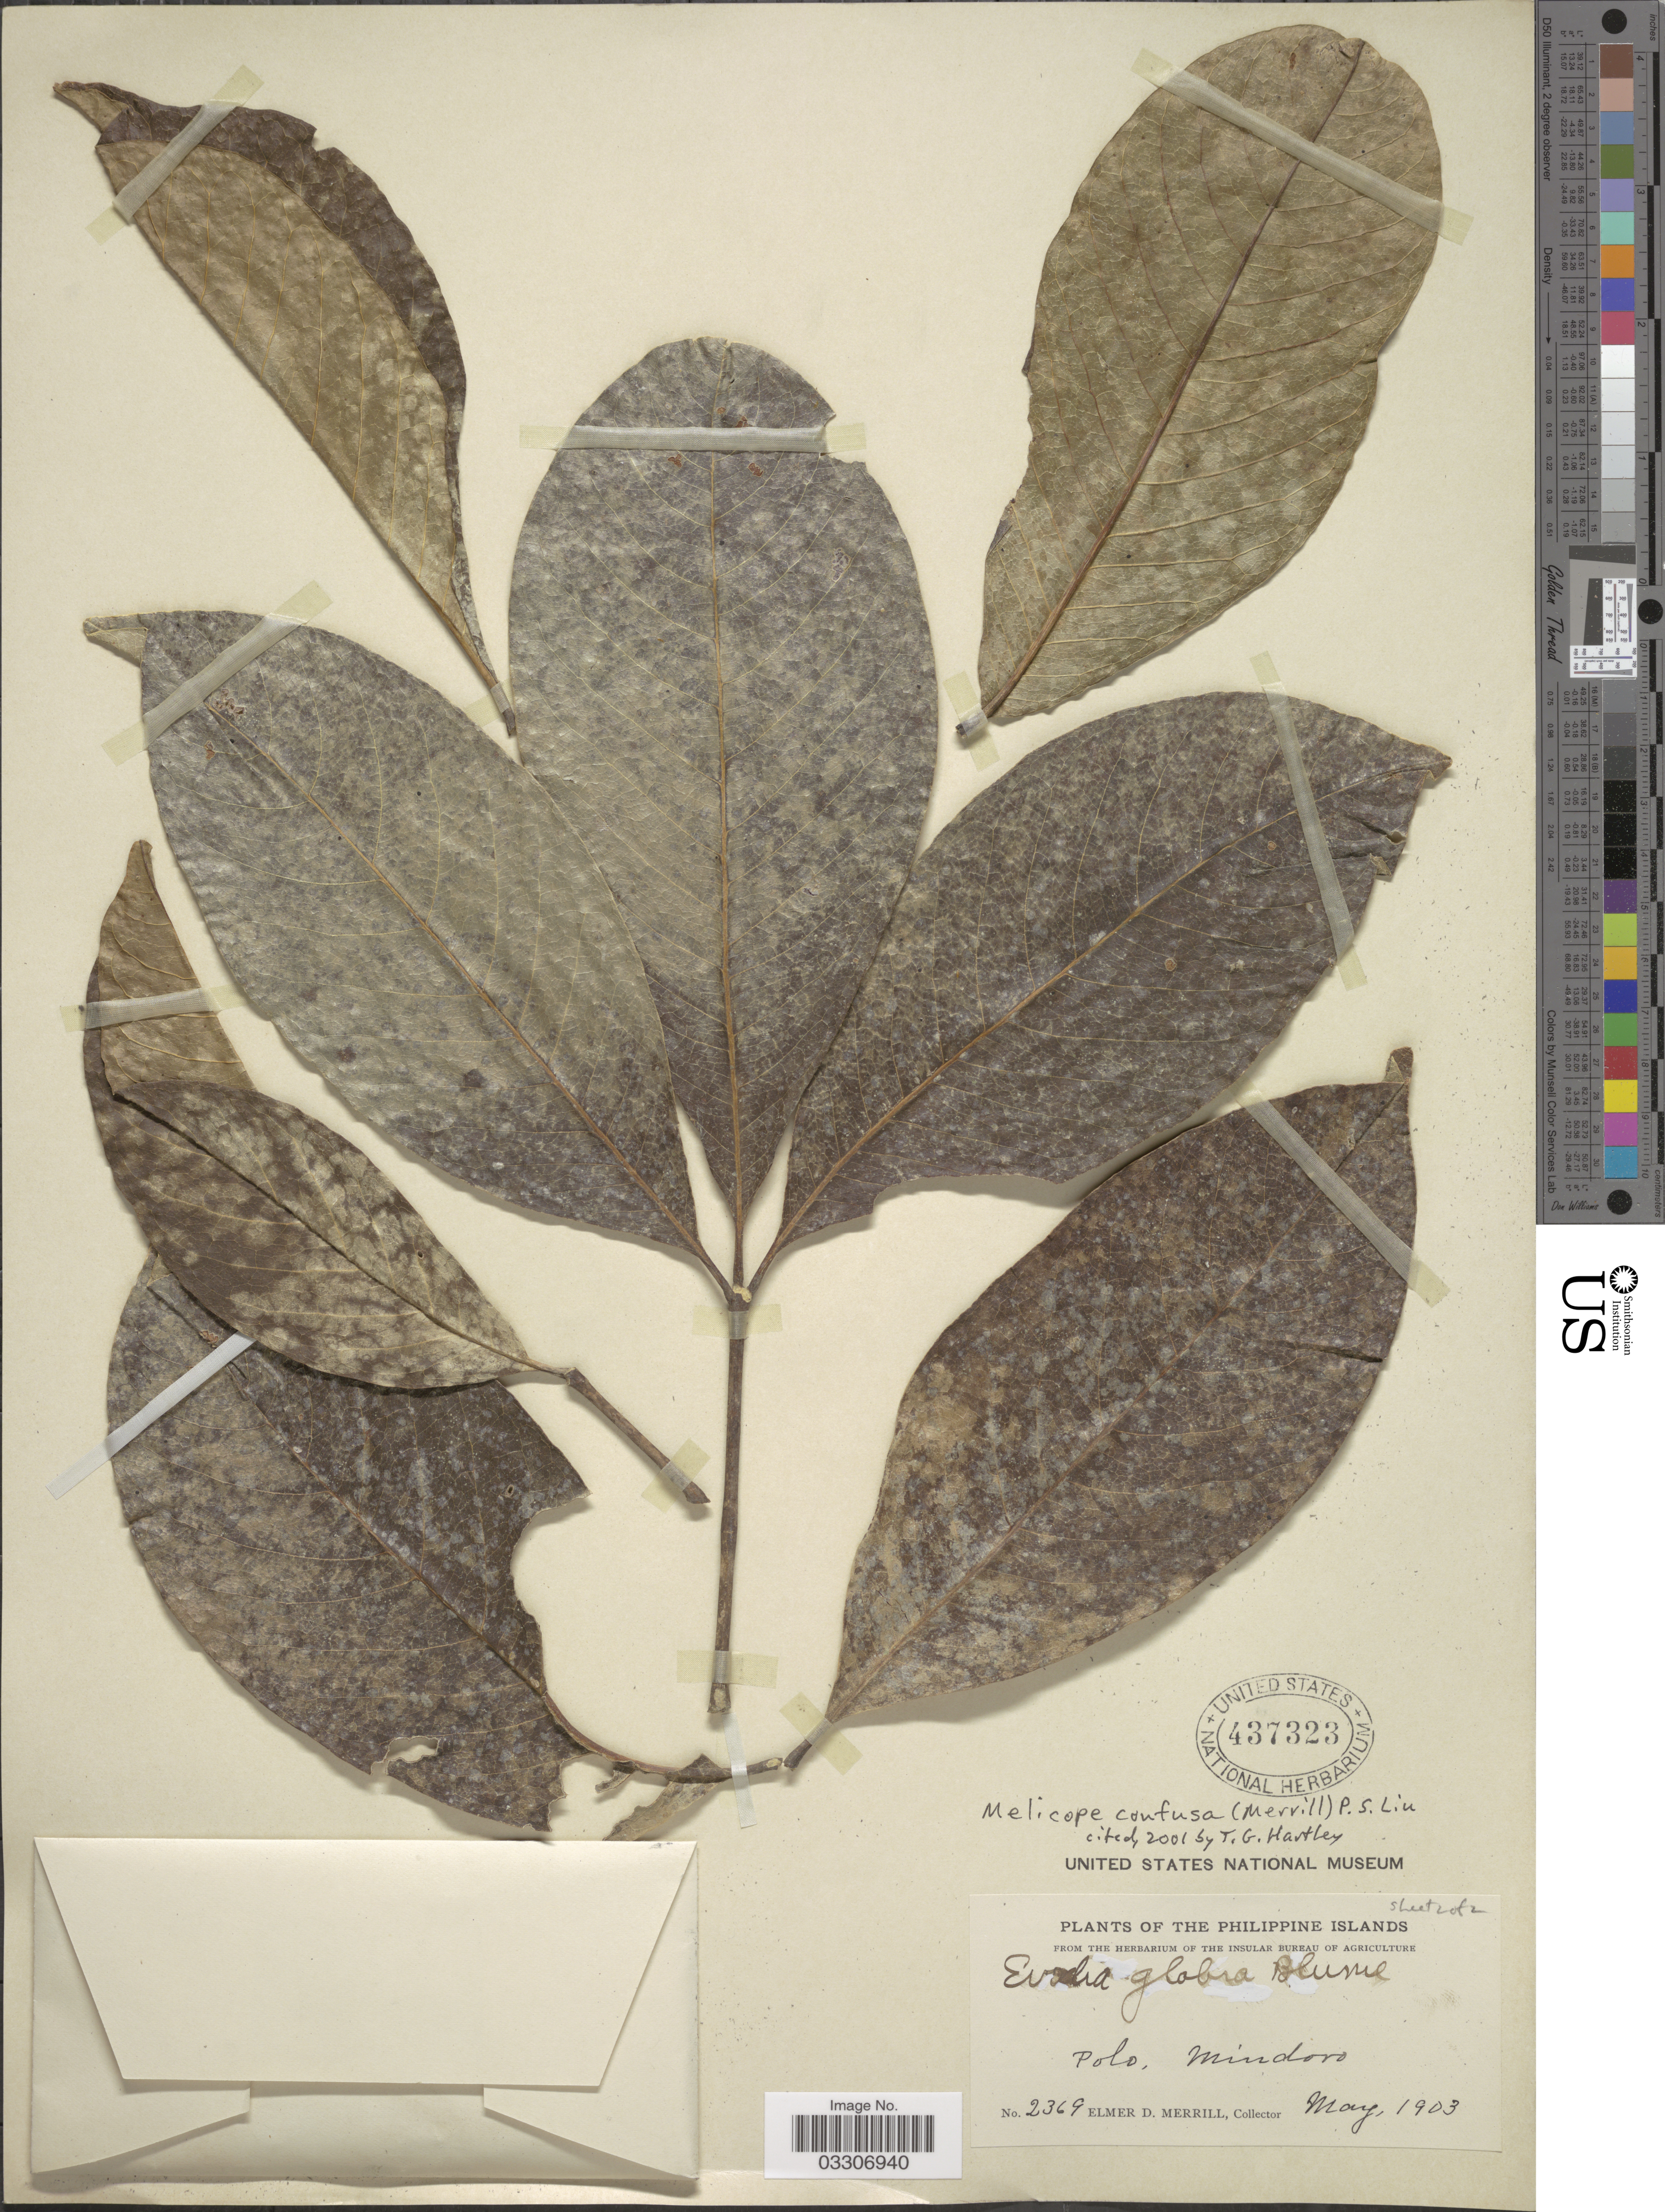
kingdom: Plantae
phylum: Tracheophyta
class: Magnoliopsida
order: Sapindales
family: Rutaceae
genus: Melicope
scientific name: Melicope confusa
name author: (Merr.) P.S. Liu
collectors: E. D. Merrill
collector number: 2369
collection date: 1903-05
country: Philippines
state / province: Mimaropa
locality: Polo, Mindoro.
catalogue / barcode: US 437323